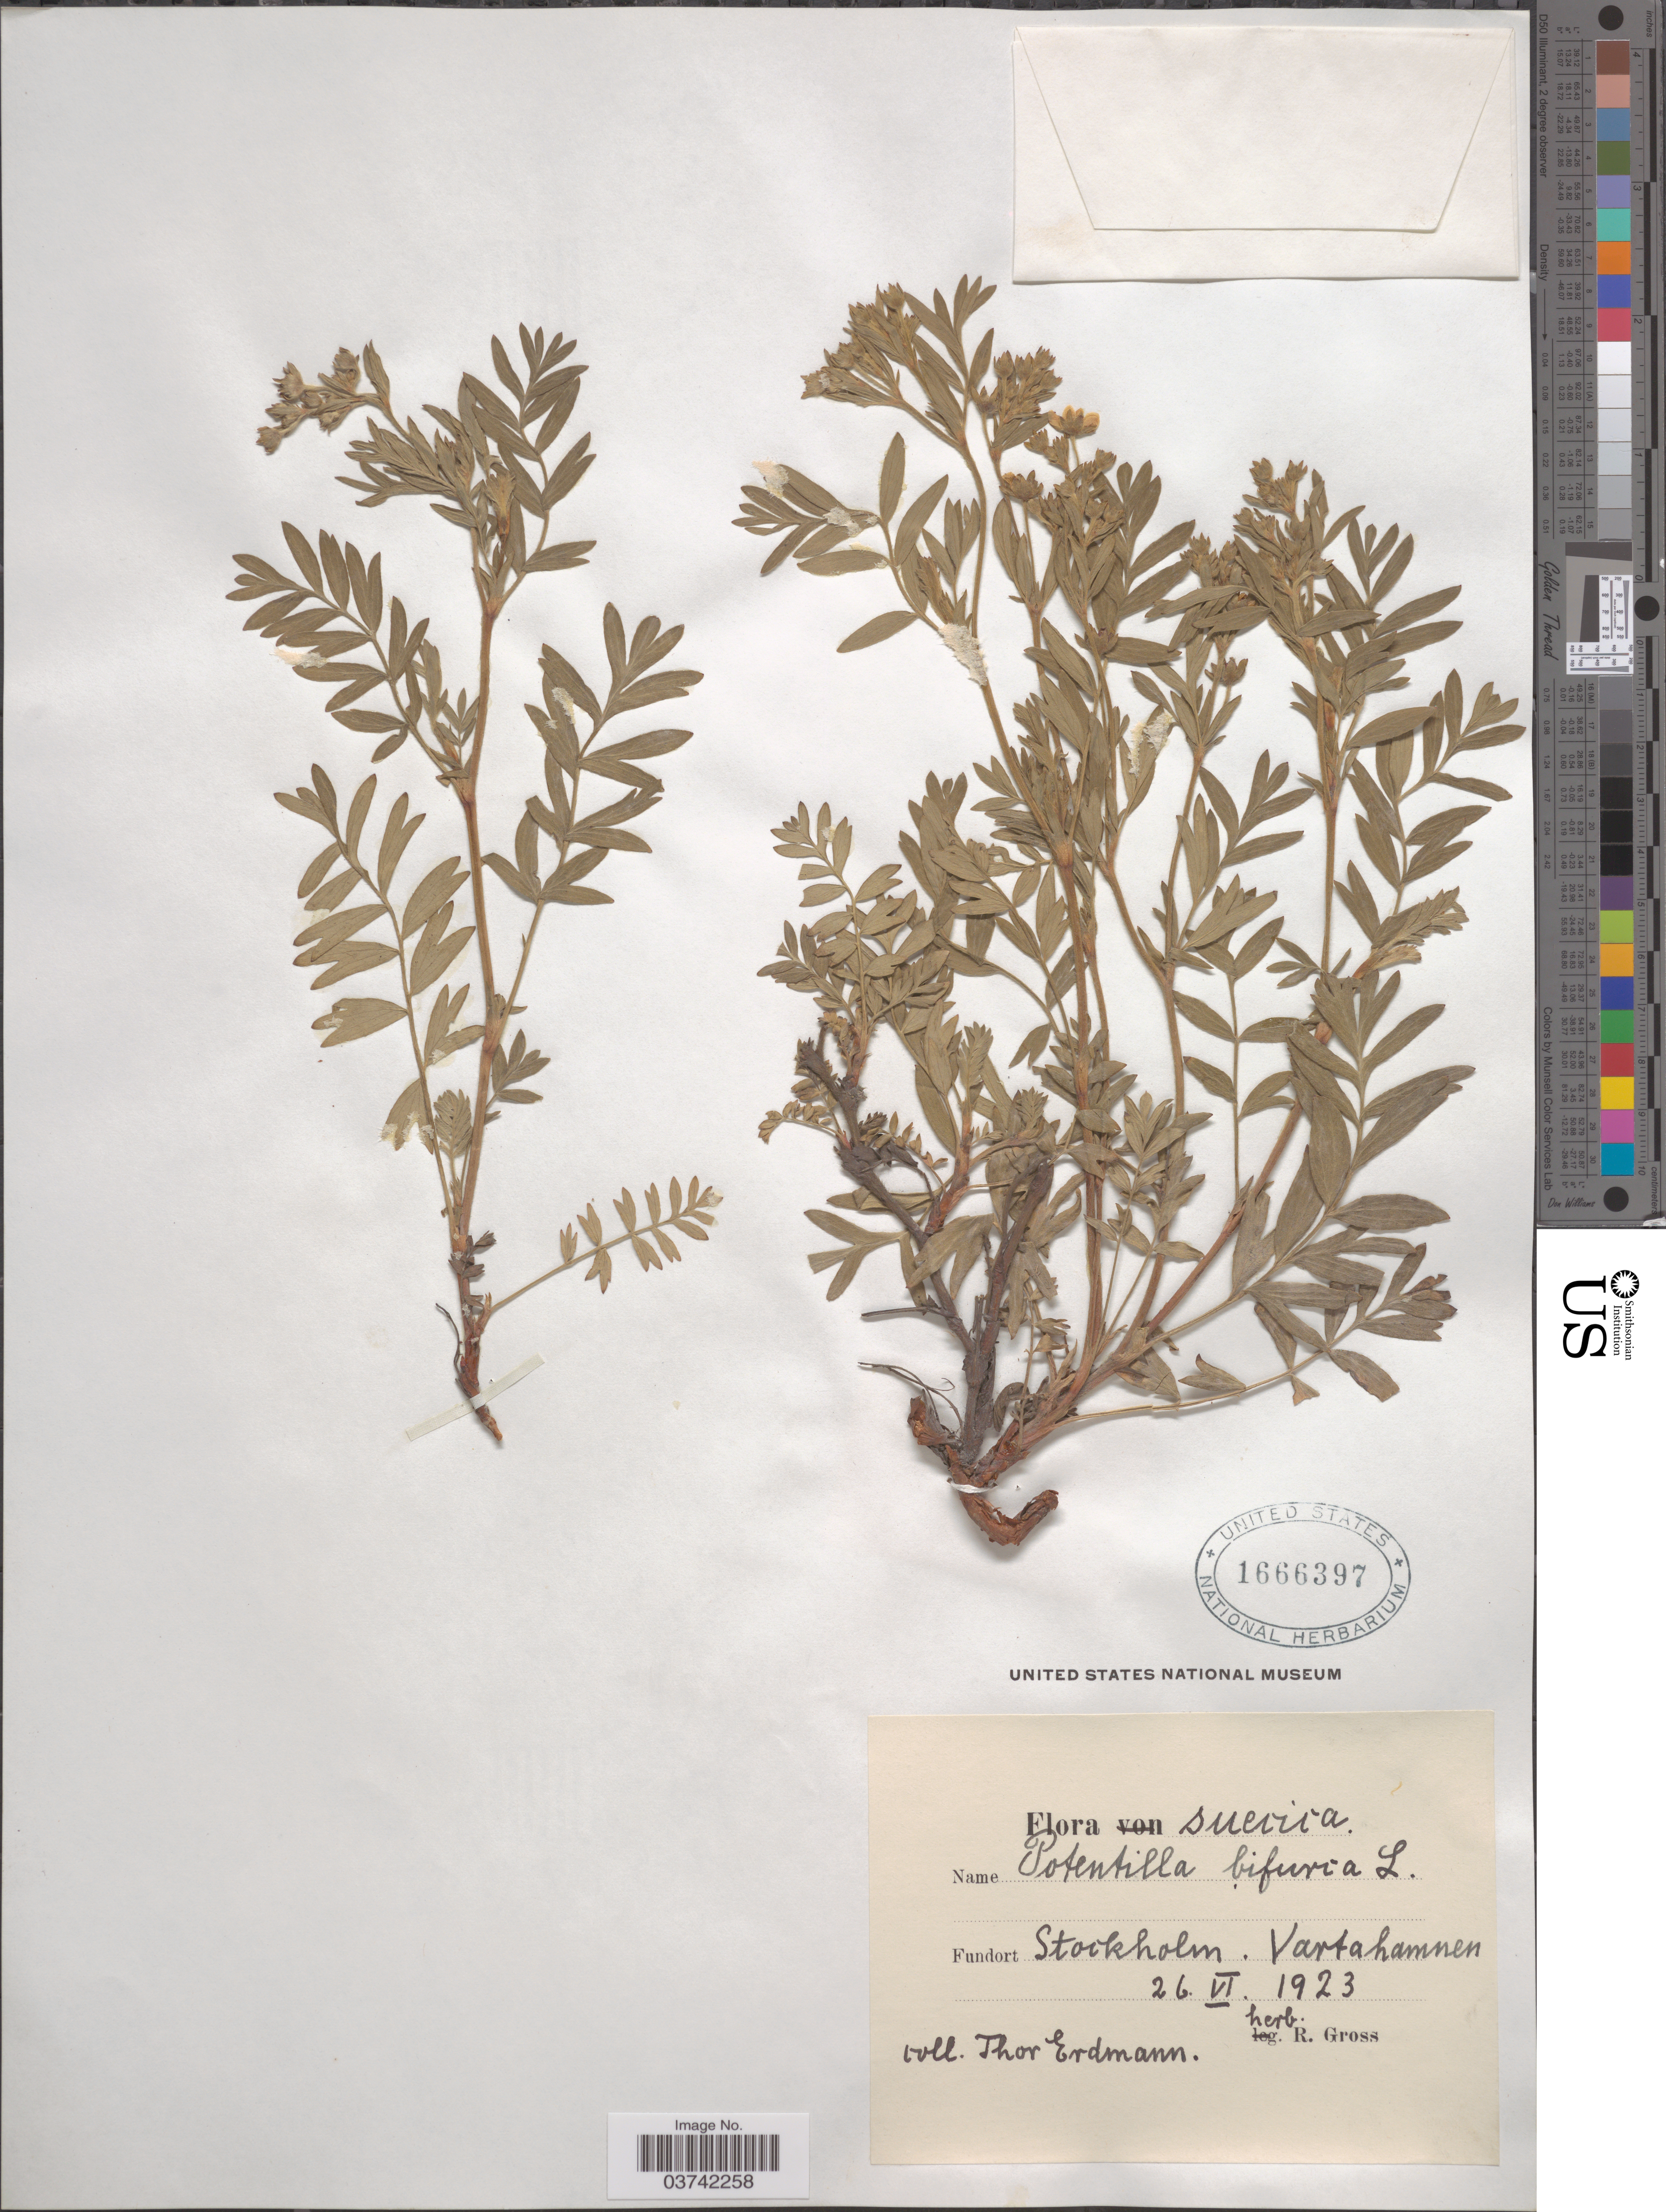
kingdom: Plantae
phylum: Tracheophyta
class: Magnoliopsida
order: Rosales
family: Rosaceae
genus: Potentilla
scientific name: Potentilla bifurca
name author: L.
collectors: T. Erdmann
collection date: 1923-06-26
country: Sweden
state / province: Stockholm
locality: Suecica. Stockholm. Vartahamnen.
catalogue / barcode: US 1666397